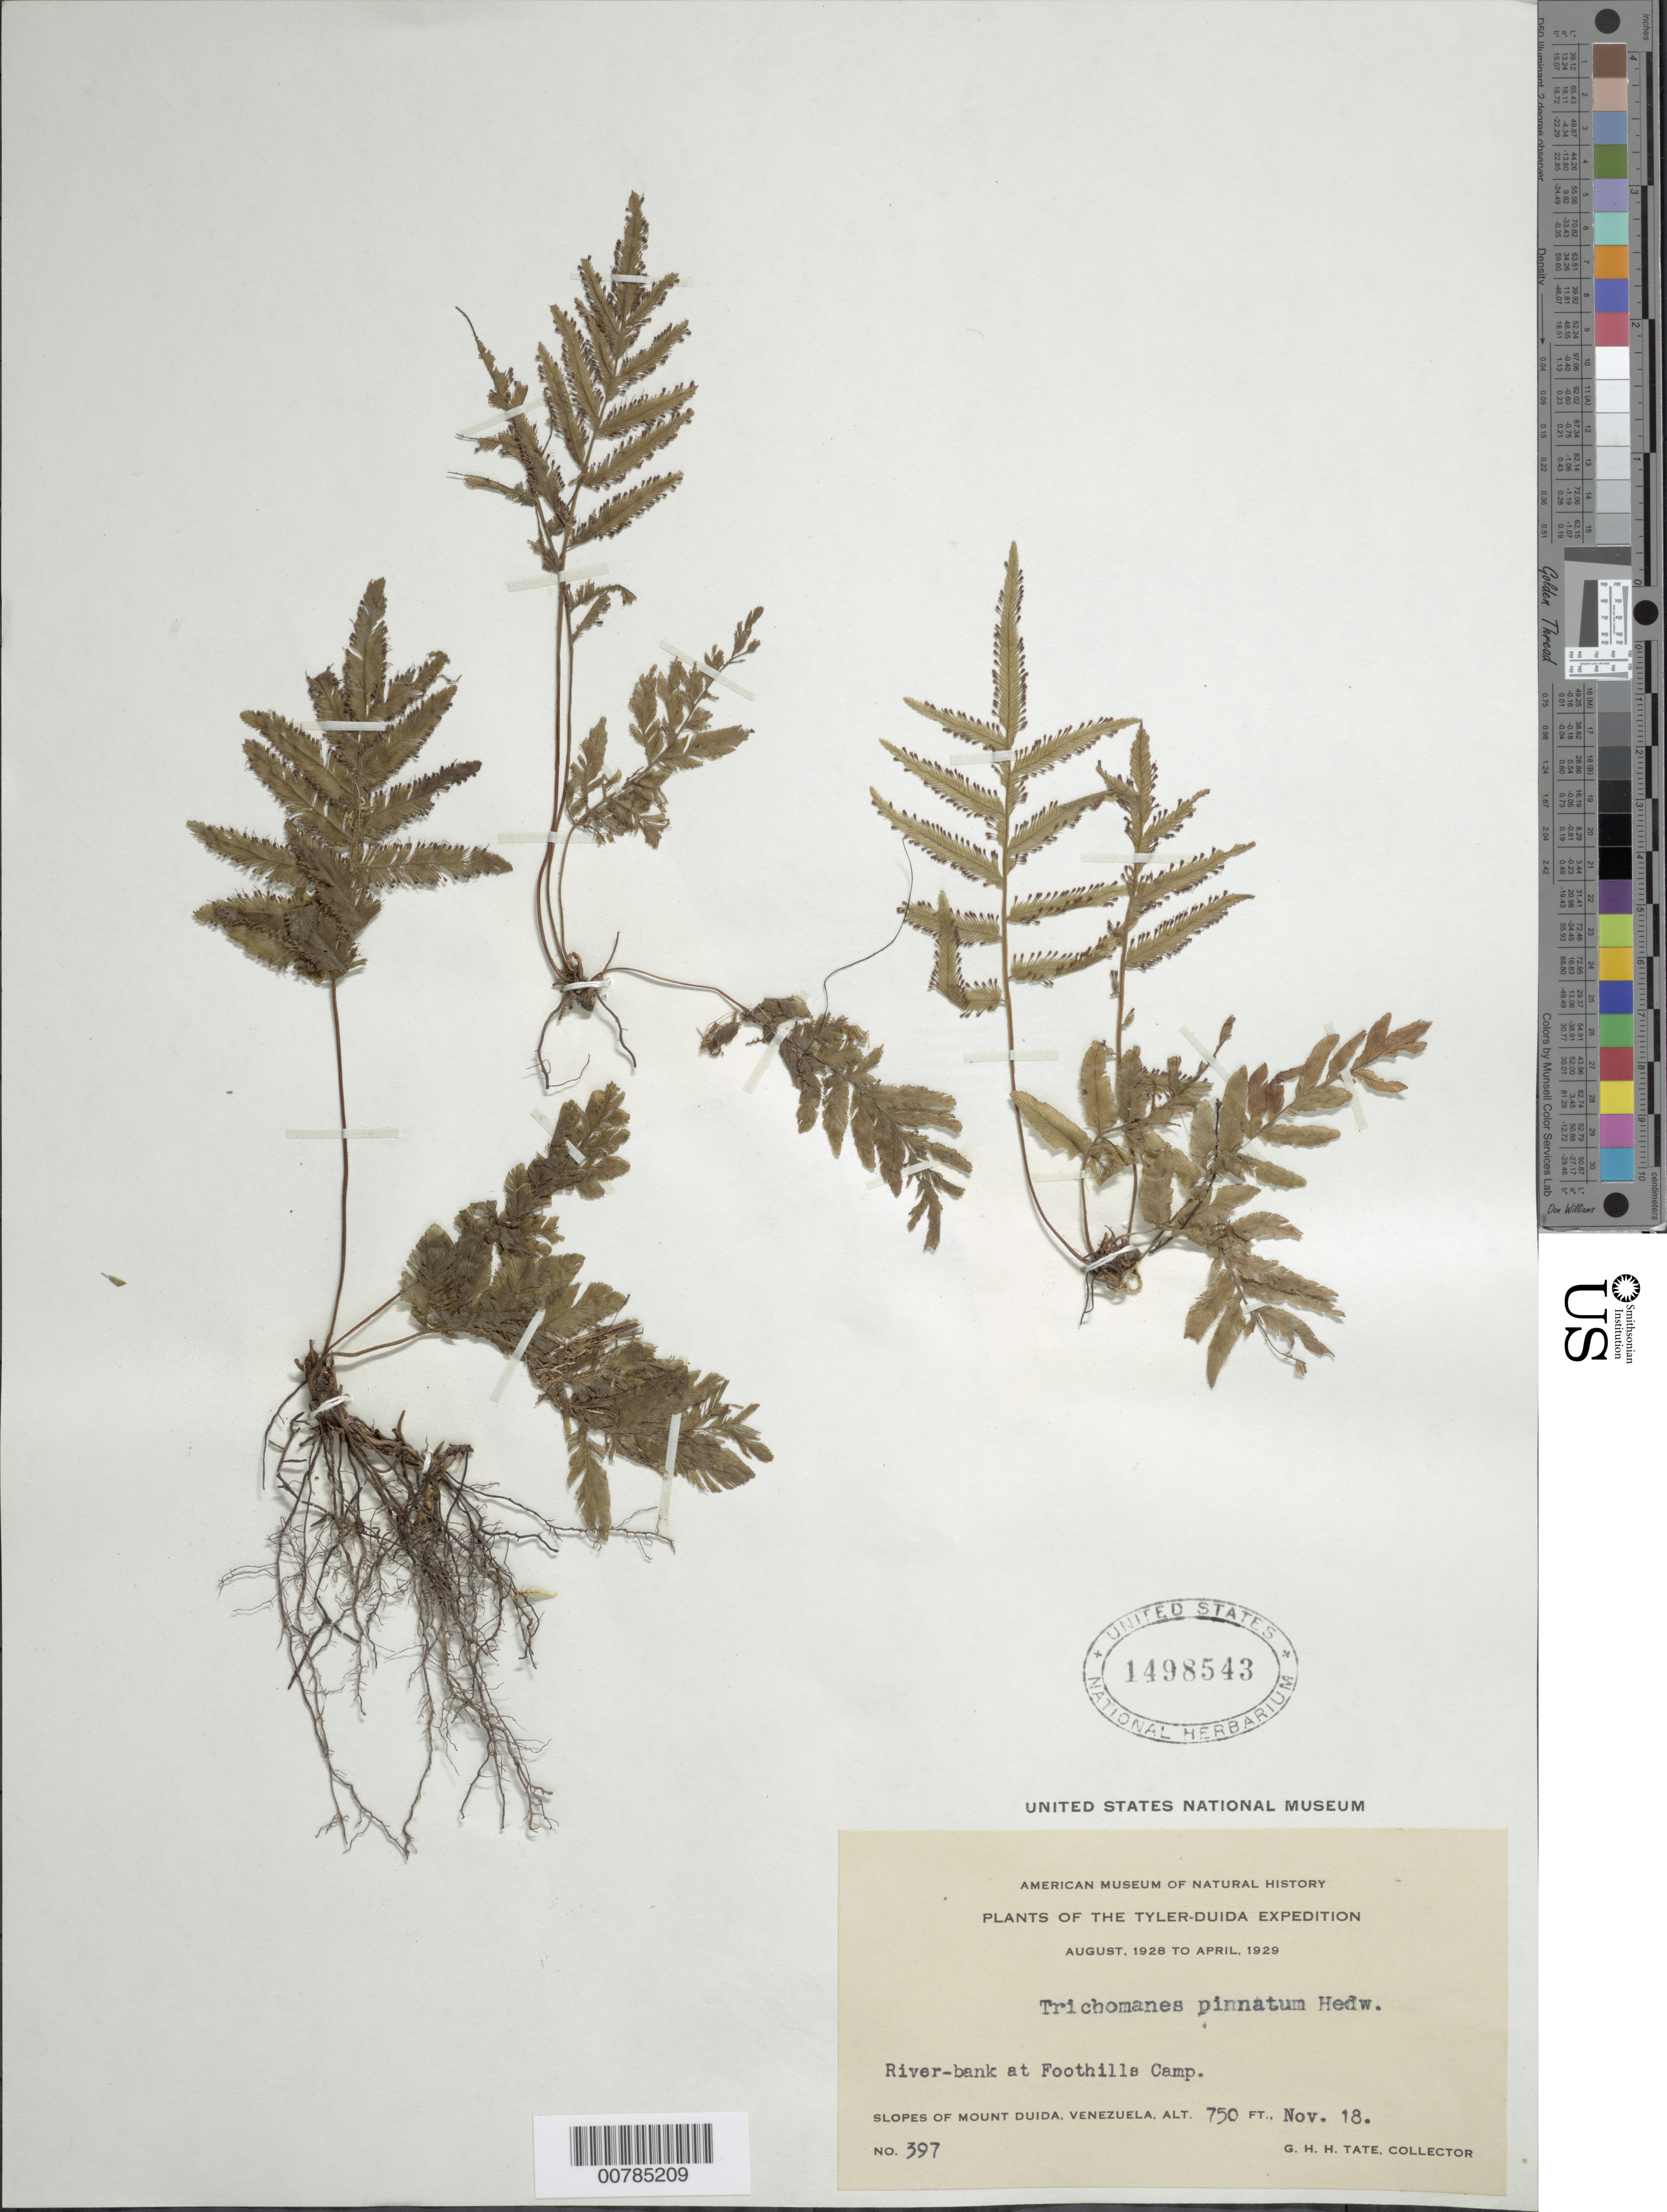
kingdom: Plantae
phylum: Tracheophyta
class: Polypodiopsida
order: Hymenophyllales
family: Hymenophyllaceae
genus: Trichomanes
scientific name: Trichomanes pinnatum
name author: Hedw.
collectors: G. H. H.Tate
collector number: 397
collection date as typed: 18-Nov-28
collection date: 1928-11-18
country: Venezuela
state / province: Amazonas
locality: Mount Duida, Foothills Camp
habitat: Riverbank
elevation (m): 229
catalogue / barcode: US 1498543